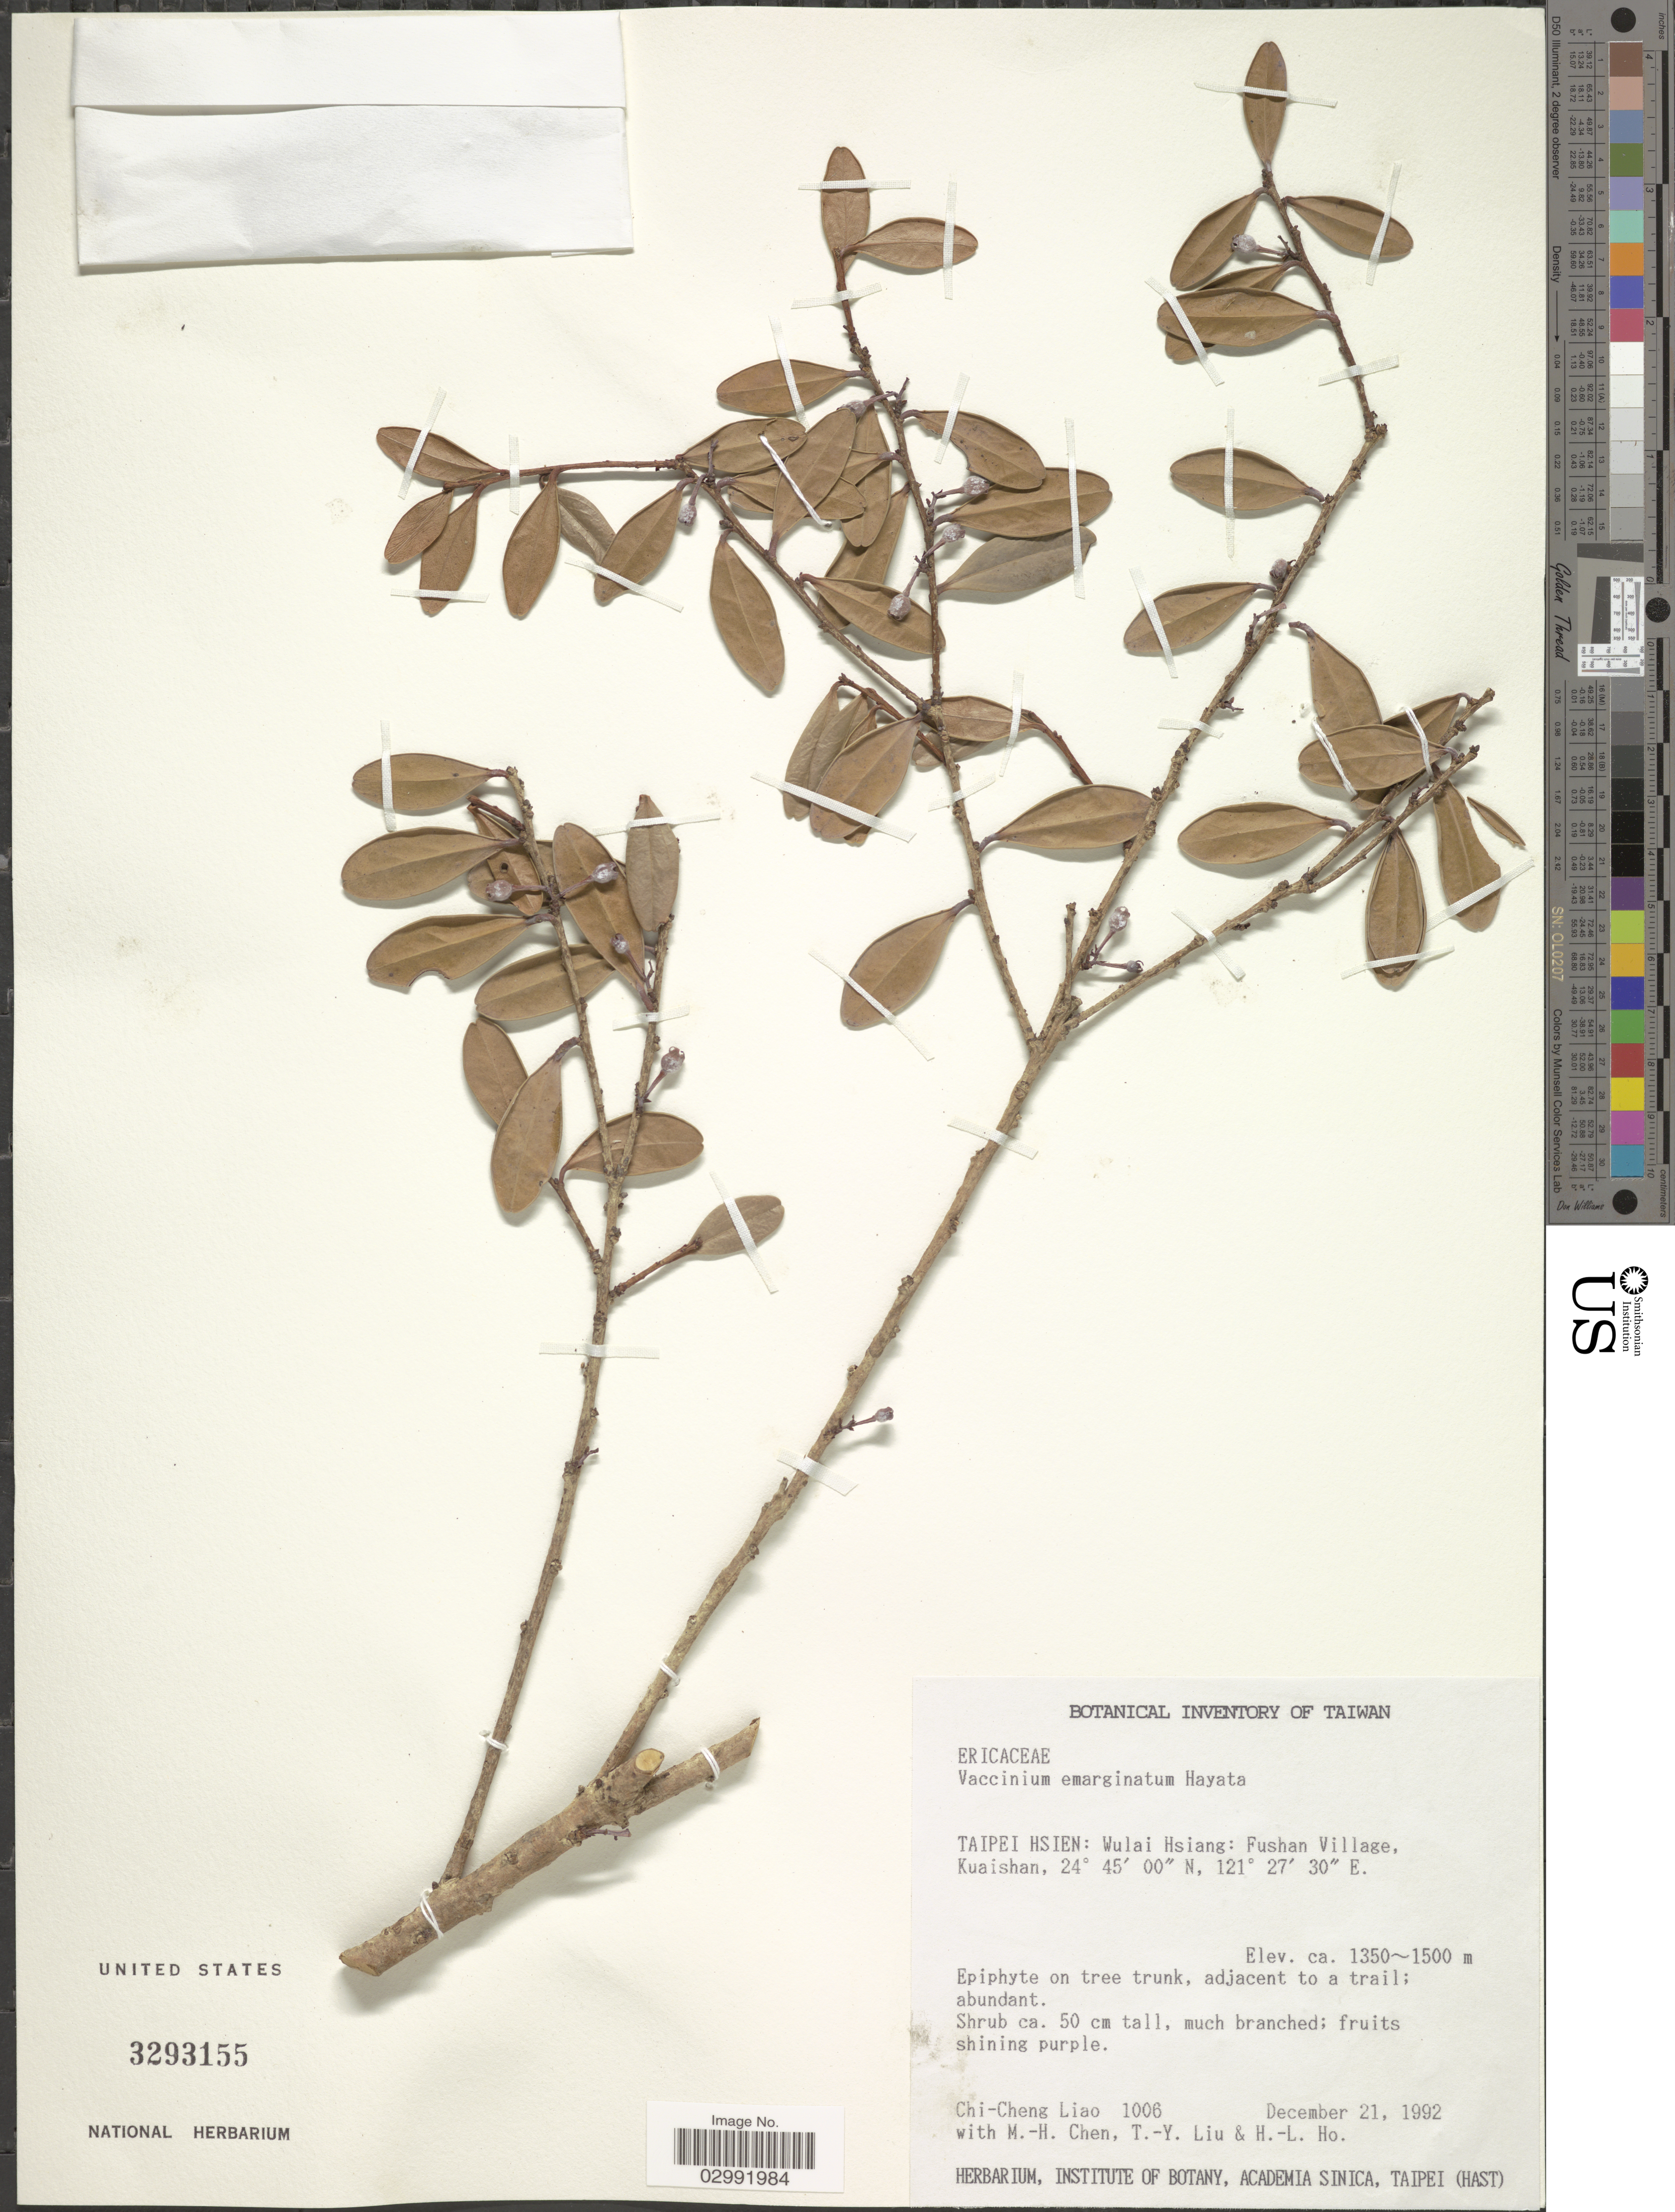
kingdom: Plantae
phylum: Tracheophyta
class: Magnoliopsida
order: Ericales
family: Ericaceae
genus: Vaccinium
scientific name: Vaccinium emarginatum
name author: Hayata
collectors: C. Liao, M. H. Chen, T. Y. Liu & H. Ho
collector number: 1006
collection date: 1992-12-21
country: Taiwan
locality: Taipei Hsien: Wulai Hsiang: Fushan Village, Kuaishan.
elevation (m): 1350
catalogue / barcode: US 3293155